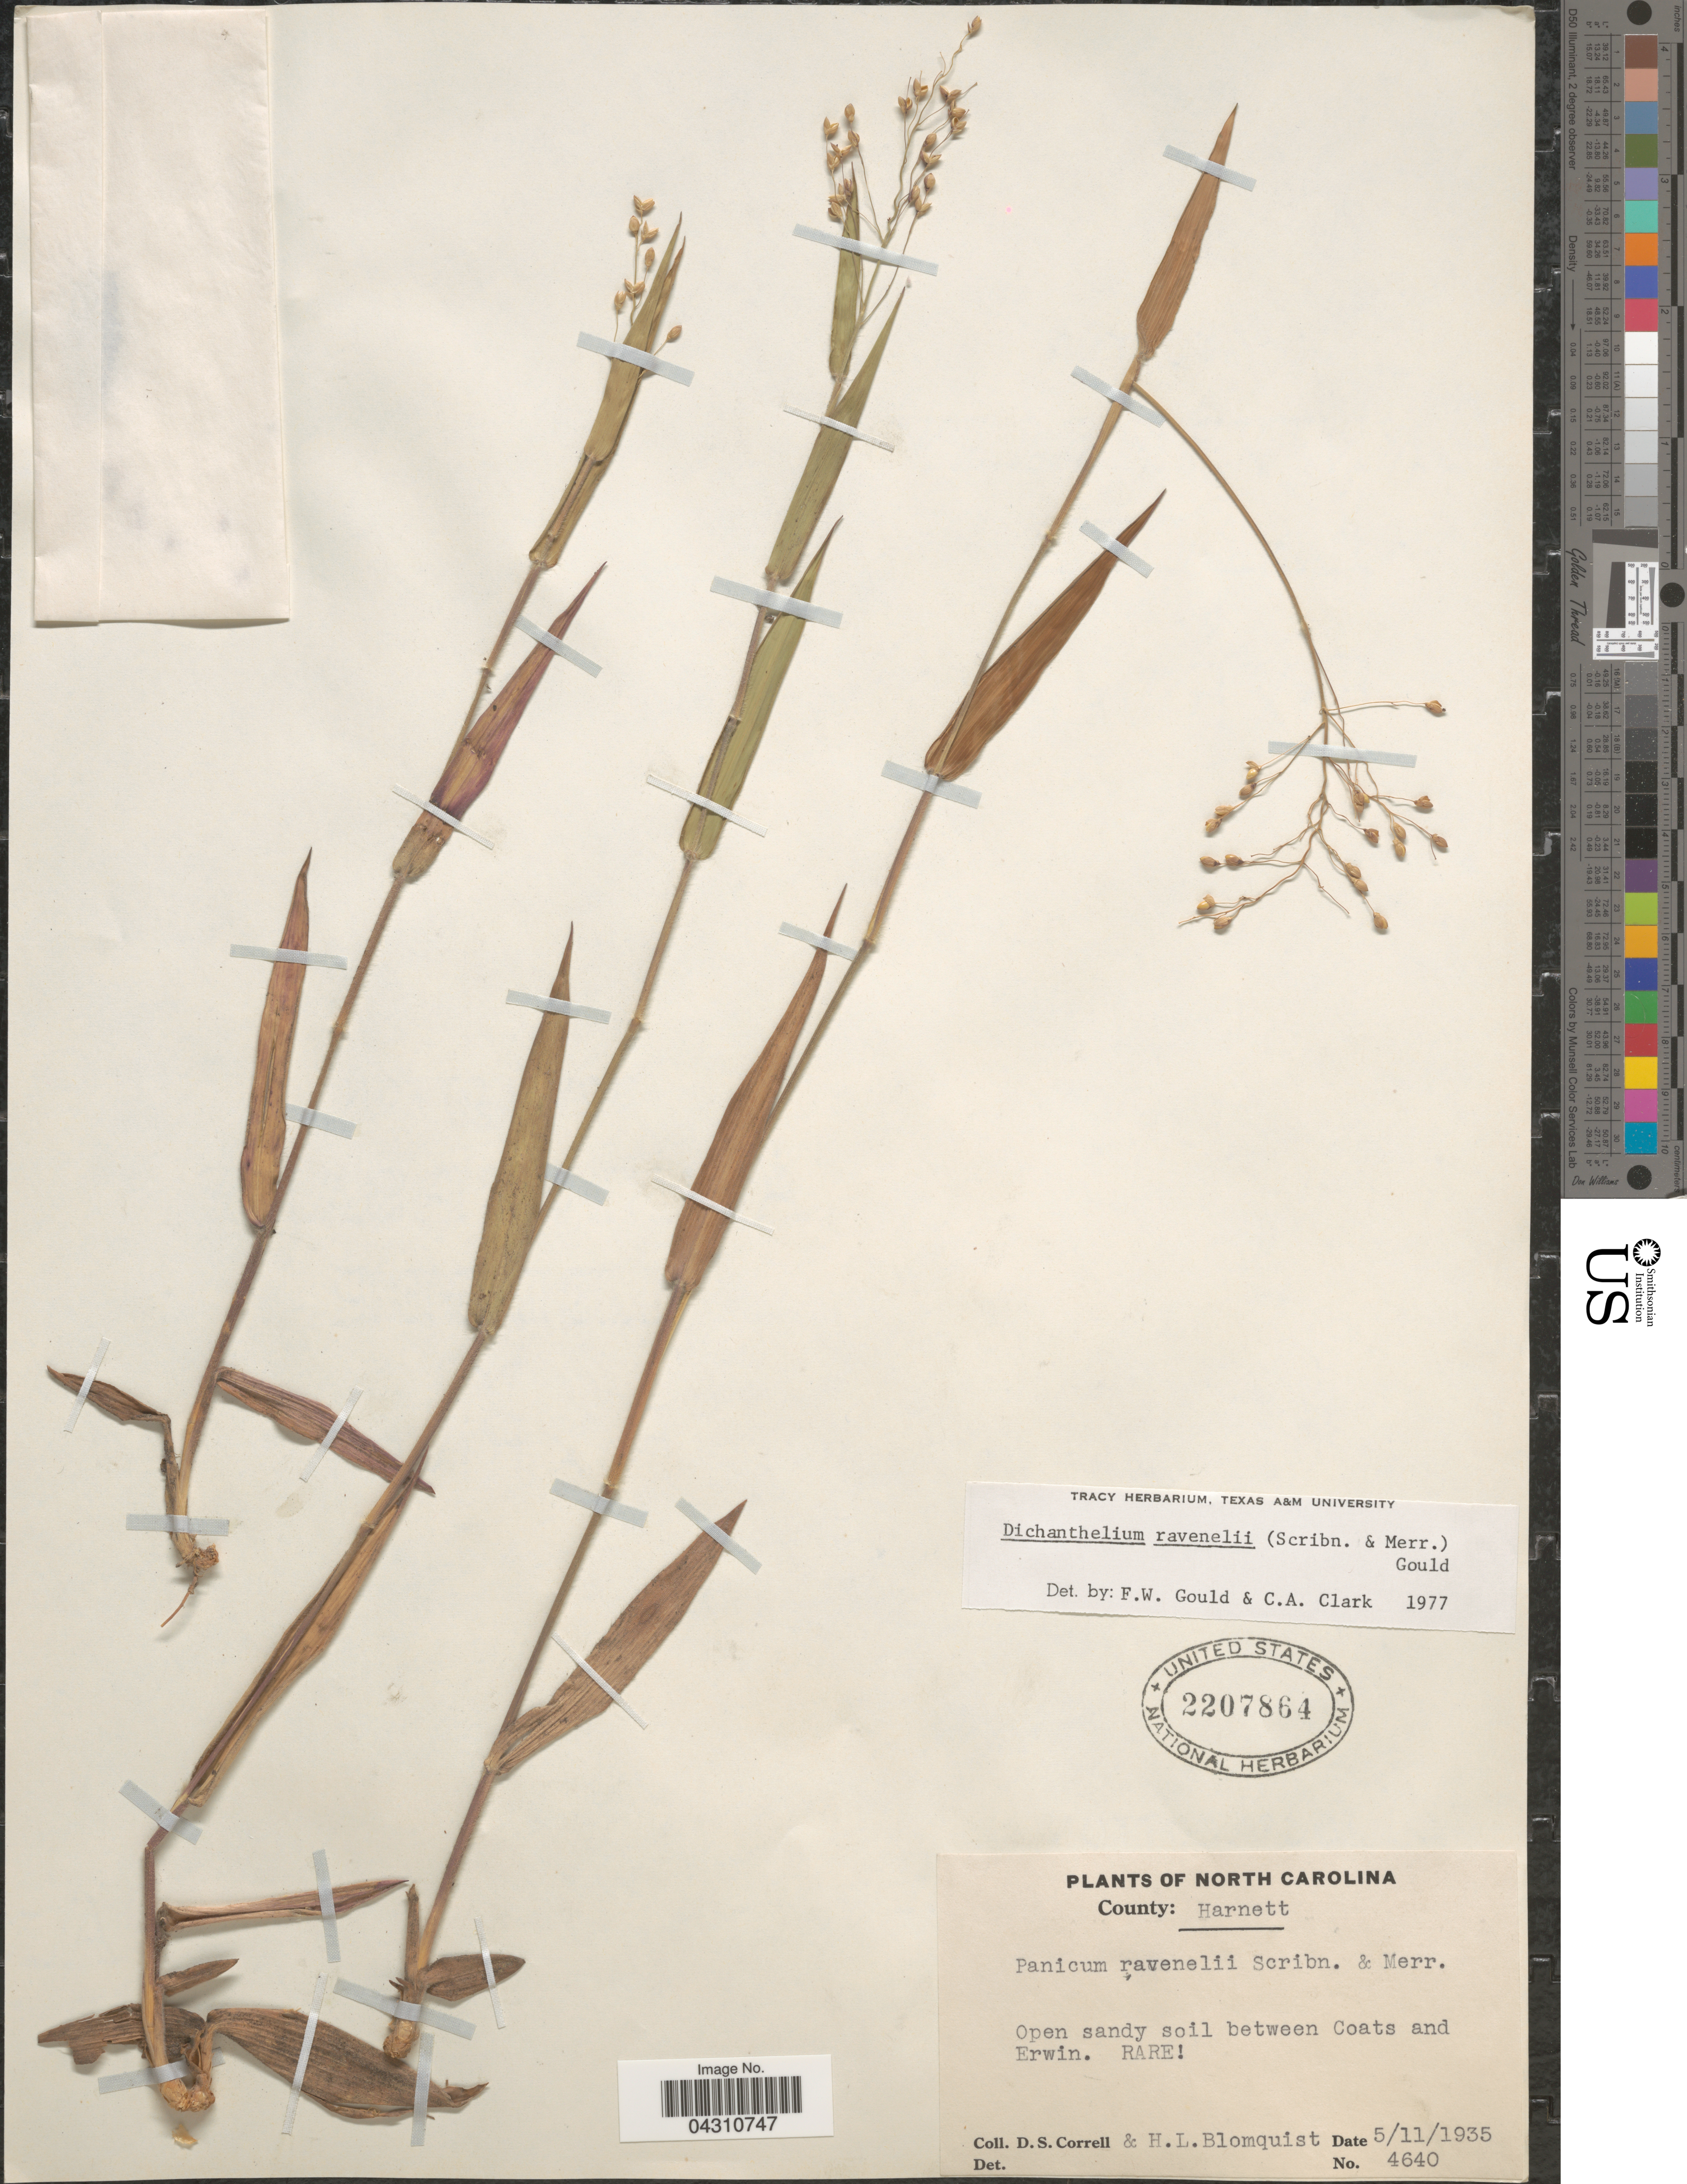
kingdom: Plantae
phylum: Tracheophyta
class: Liliopsida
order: Poales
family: Poaceae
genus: Dichanthelium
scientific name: Dichanthelium ravenelii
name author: (Scribn. & Merr.) Gould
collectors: D. S. Correll & H. Blomquist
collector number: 4640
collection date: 1935-05-11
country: United States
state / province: North Carolina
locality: County: Harnett. Open sandy soil between Coats and Erwin.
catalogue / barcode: US 2207864